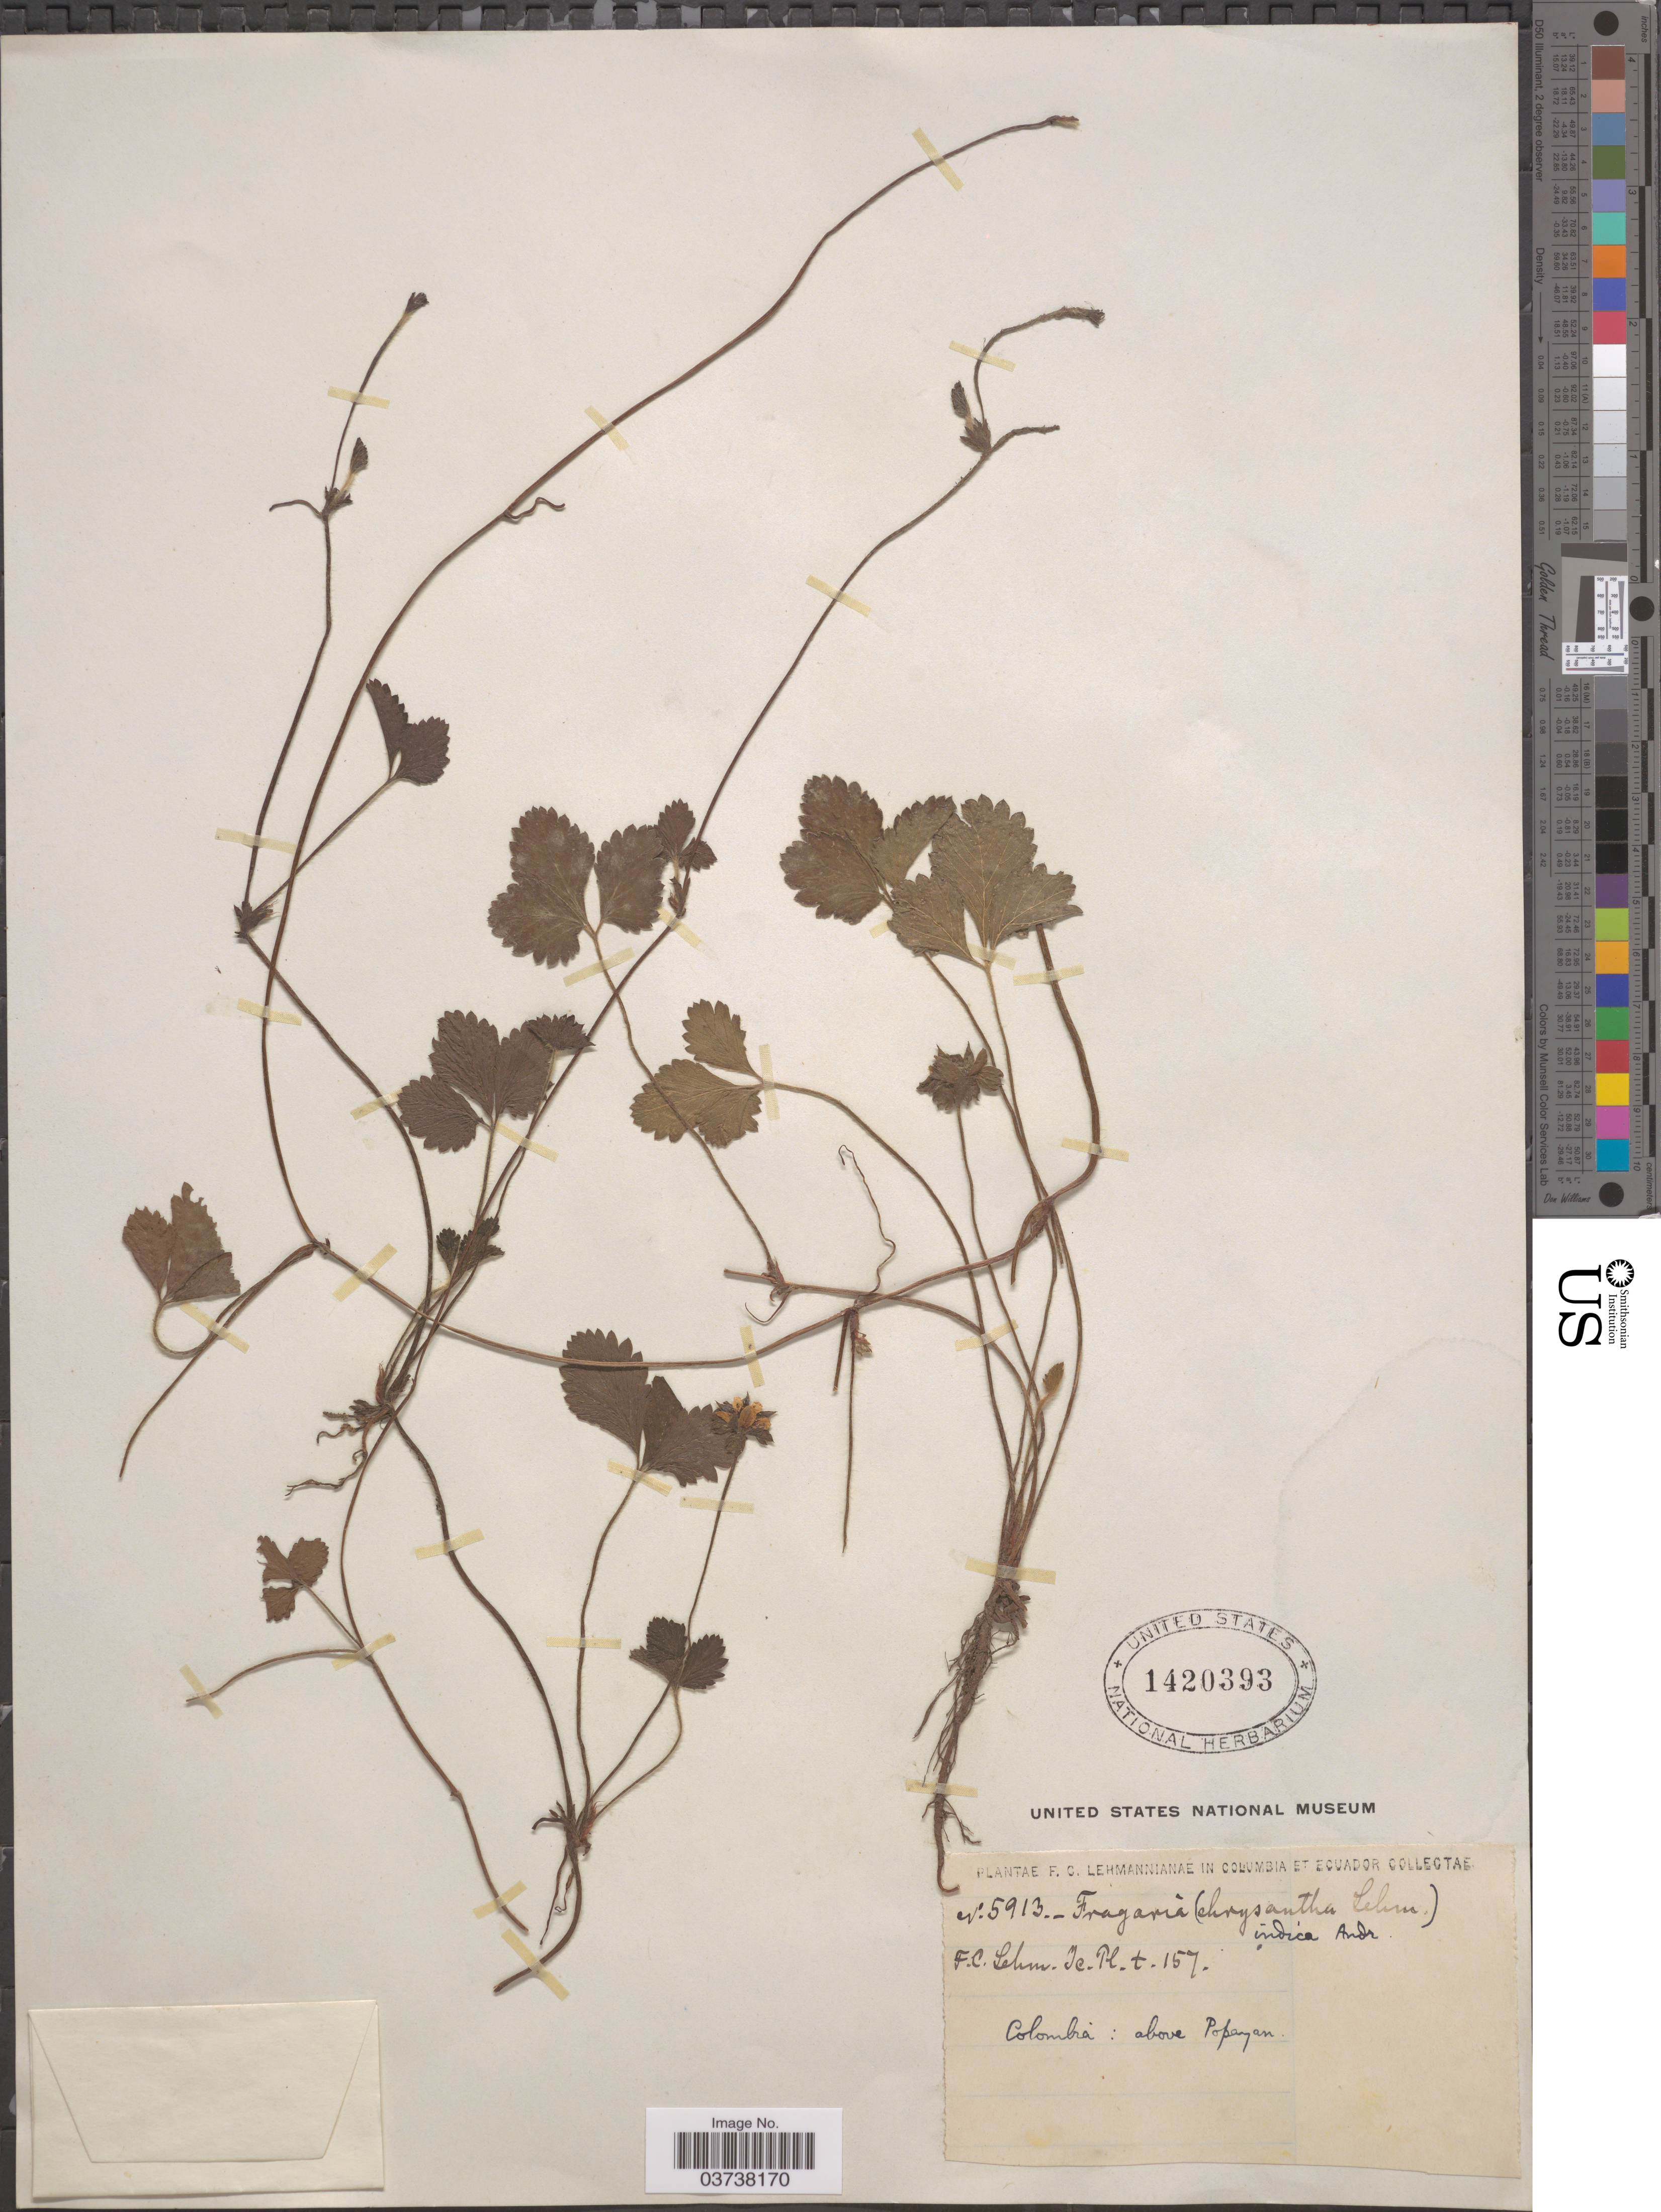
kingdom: Plantae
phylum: Tracheophyta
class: Magnoliopsida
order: Rosales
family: Rosaceae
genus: Potentilla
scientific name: Potentilla indica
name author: (Andrews) Th. Wolf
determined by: Strong, Mark T., (BOT), Smithsonian Institution - National Museum of Natural History (UNITED STATES)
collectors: F. C. Lehmann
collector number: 5913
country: Colombia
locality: Above Popayan.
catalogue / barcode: US 1420393